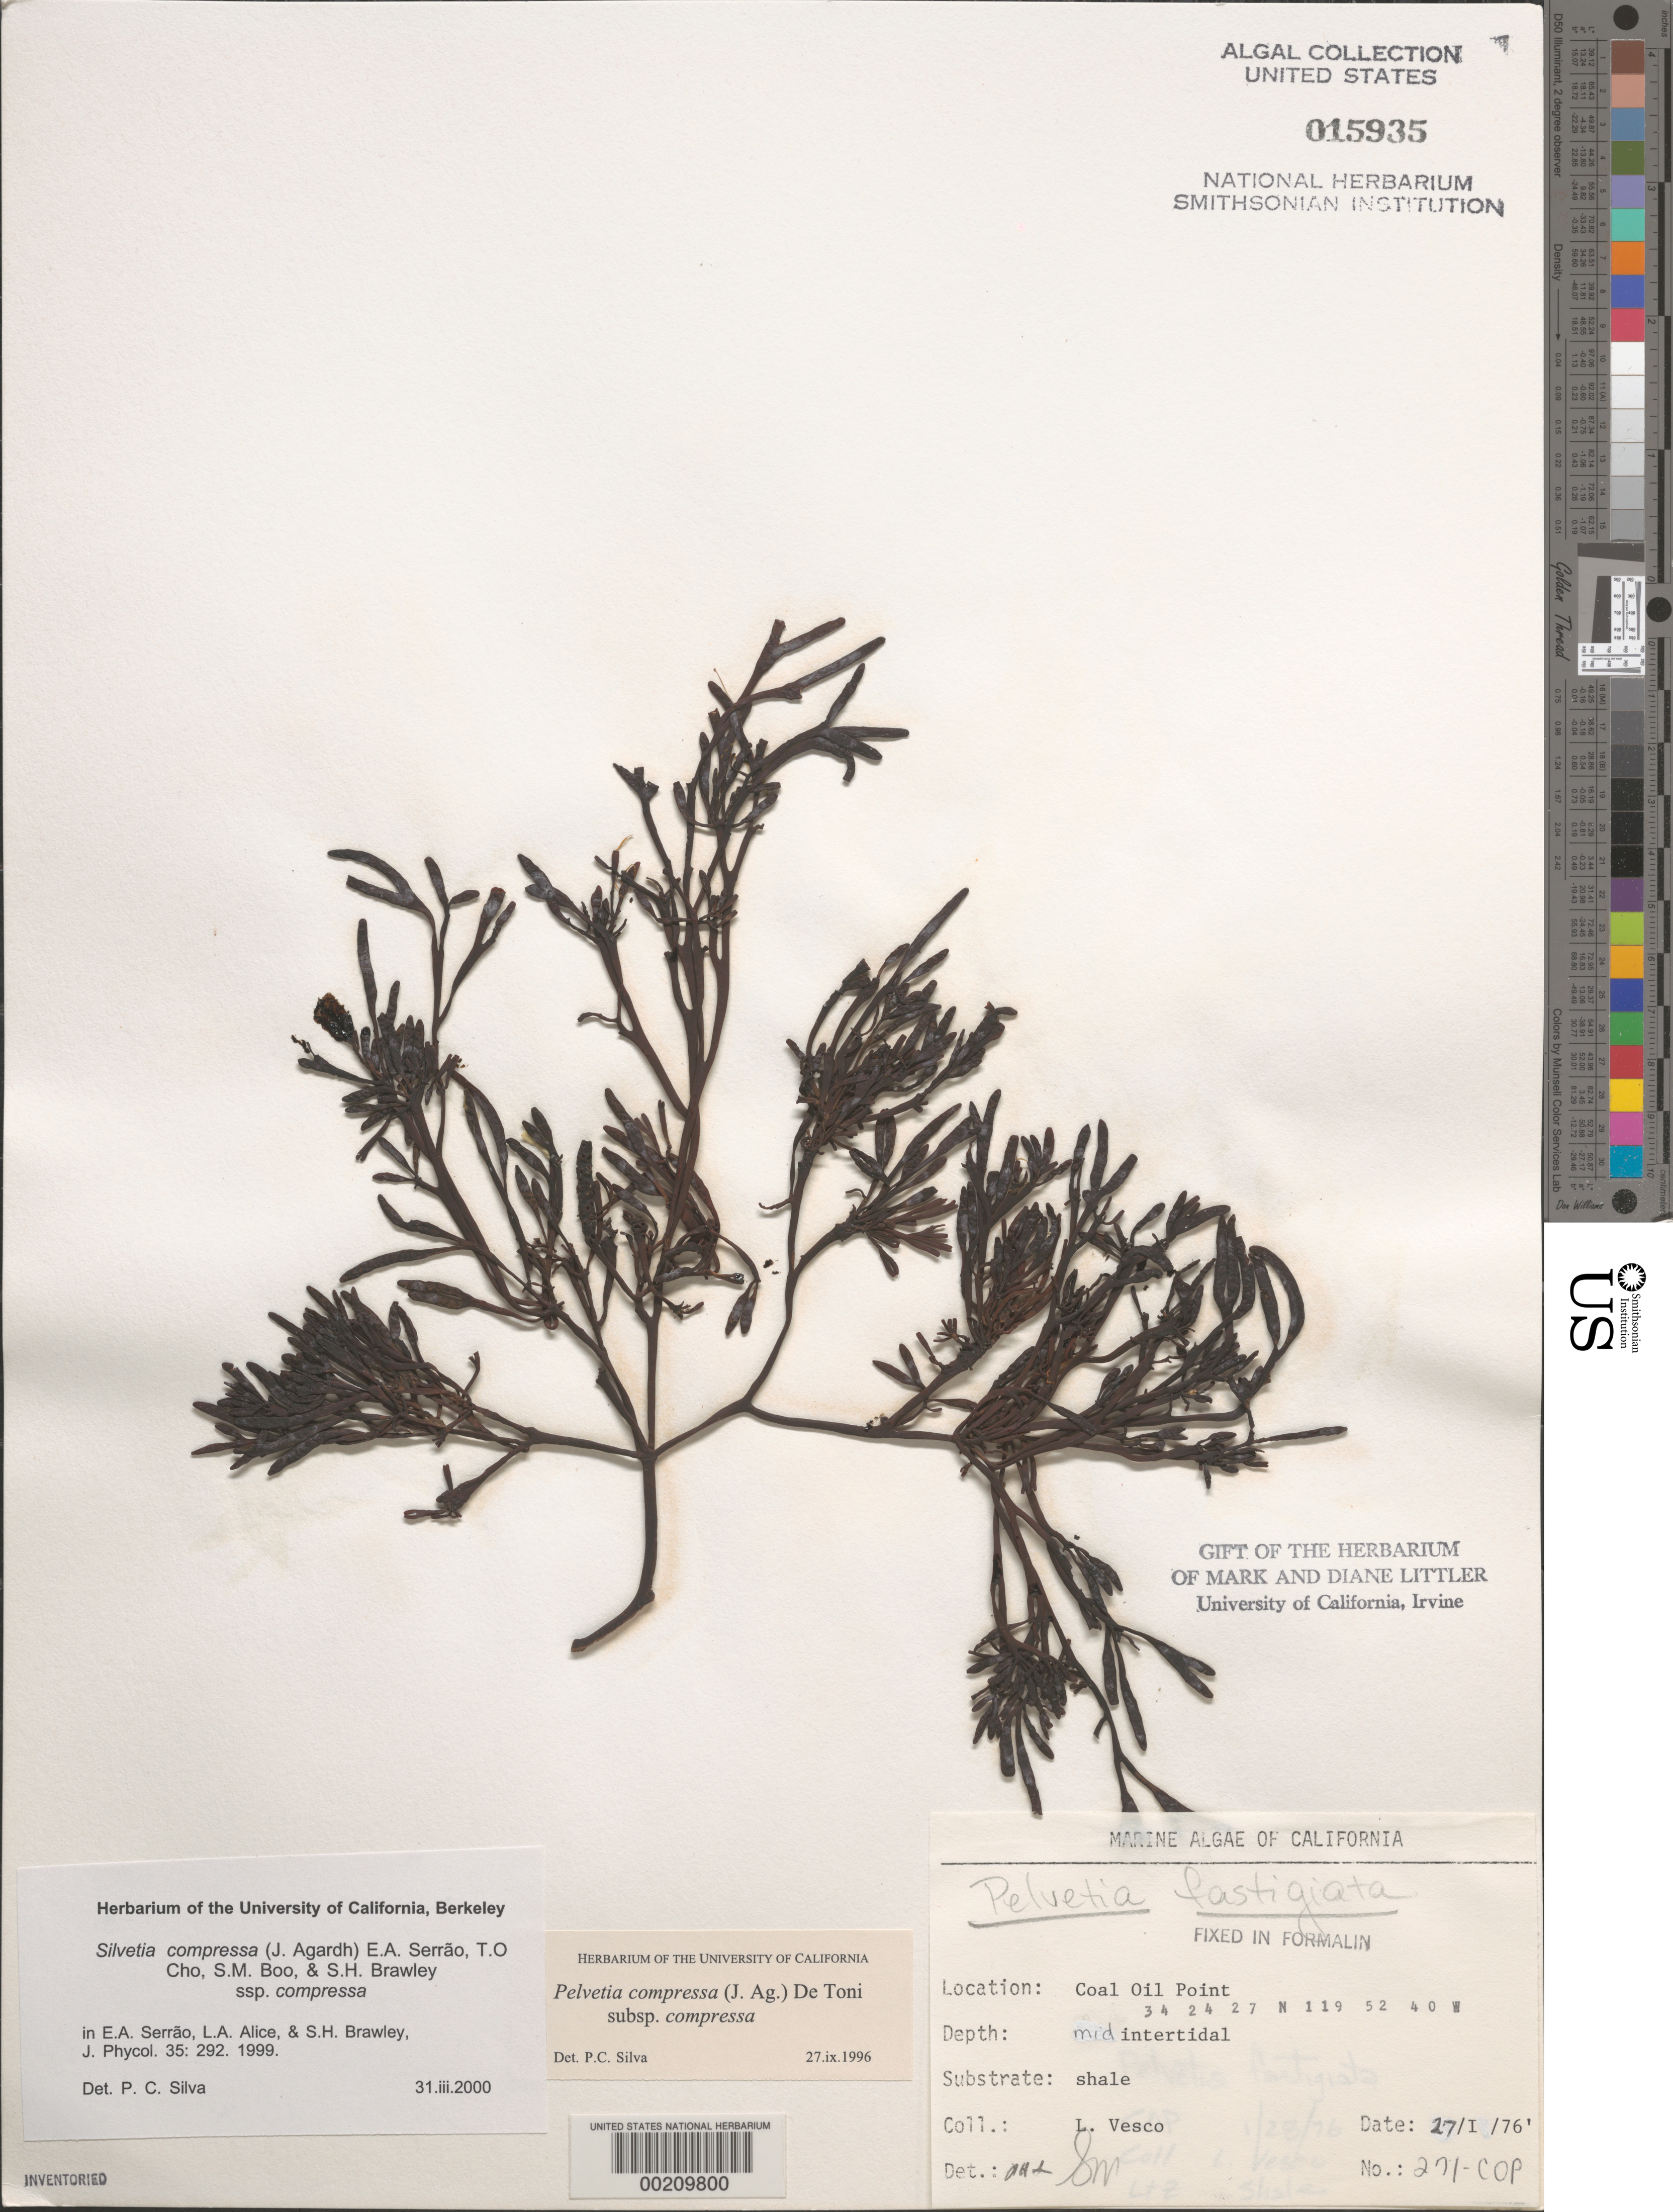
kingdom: Chromista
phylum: Ochrophyta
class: Phaeophyceae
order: Fucales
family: Fucaceae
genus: Silvetia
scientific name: Silvetia compressa subsp. compressa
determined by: Silva, P. C.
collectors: L. Vesco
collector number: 271-COP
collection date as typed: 27 Jan 1976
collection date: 1976-01-27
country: United States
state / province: California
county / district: Santa Barbara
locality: Coal Oil Point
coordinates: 34 24 27 N, 119 52 40 W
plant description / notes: BLM-SOCALBIGHT Rocky Intertidal Survey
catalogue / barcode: US 15935